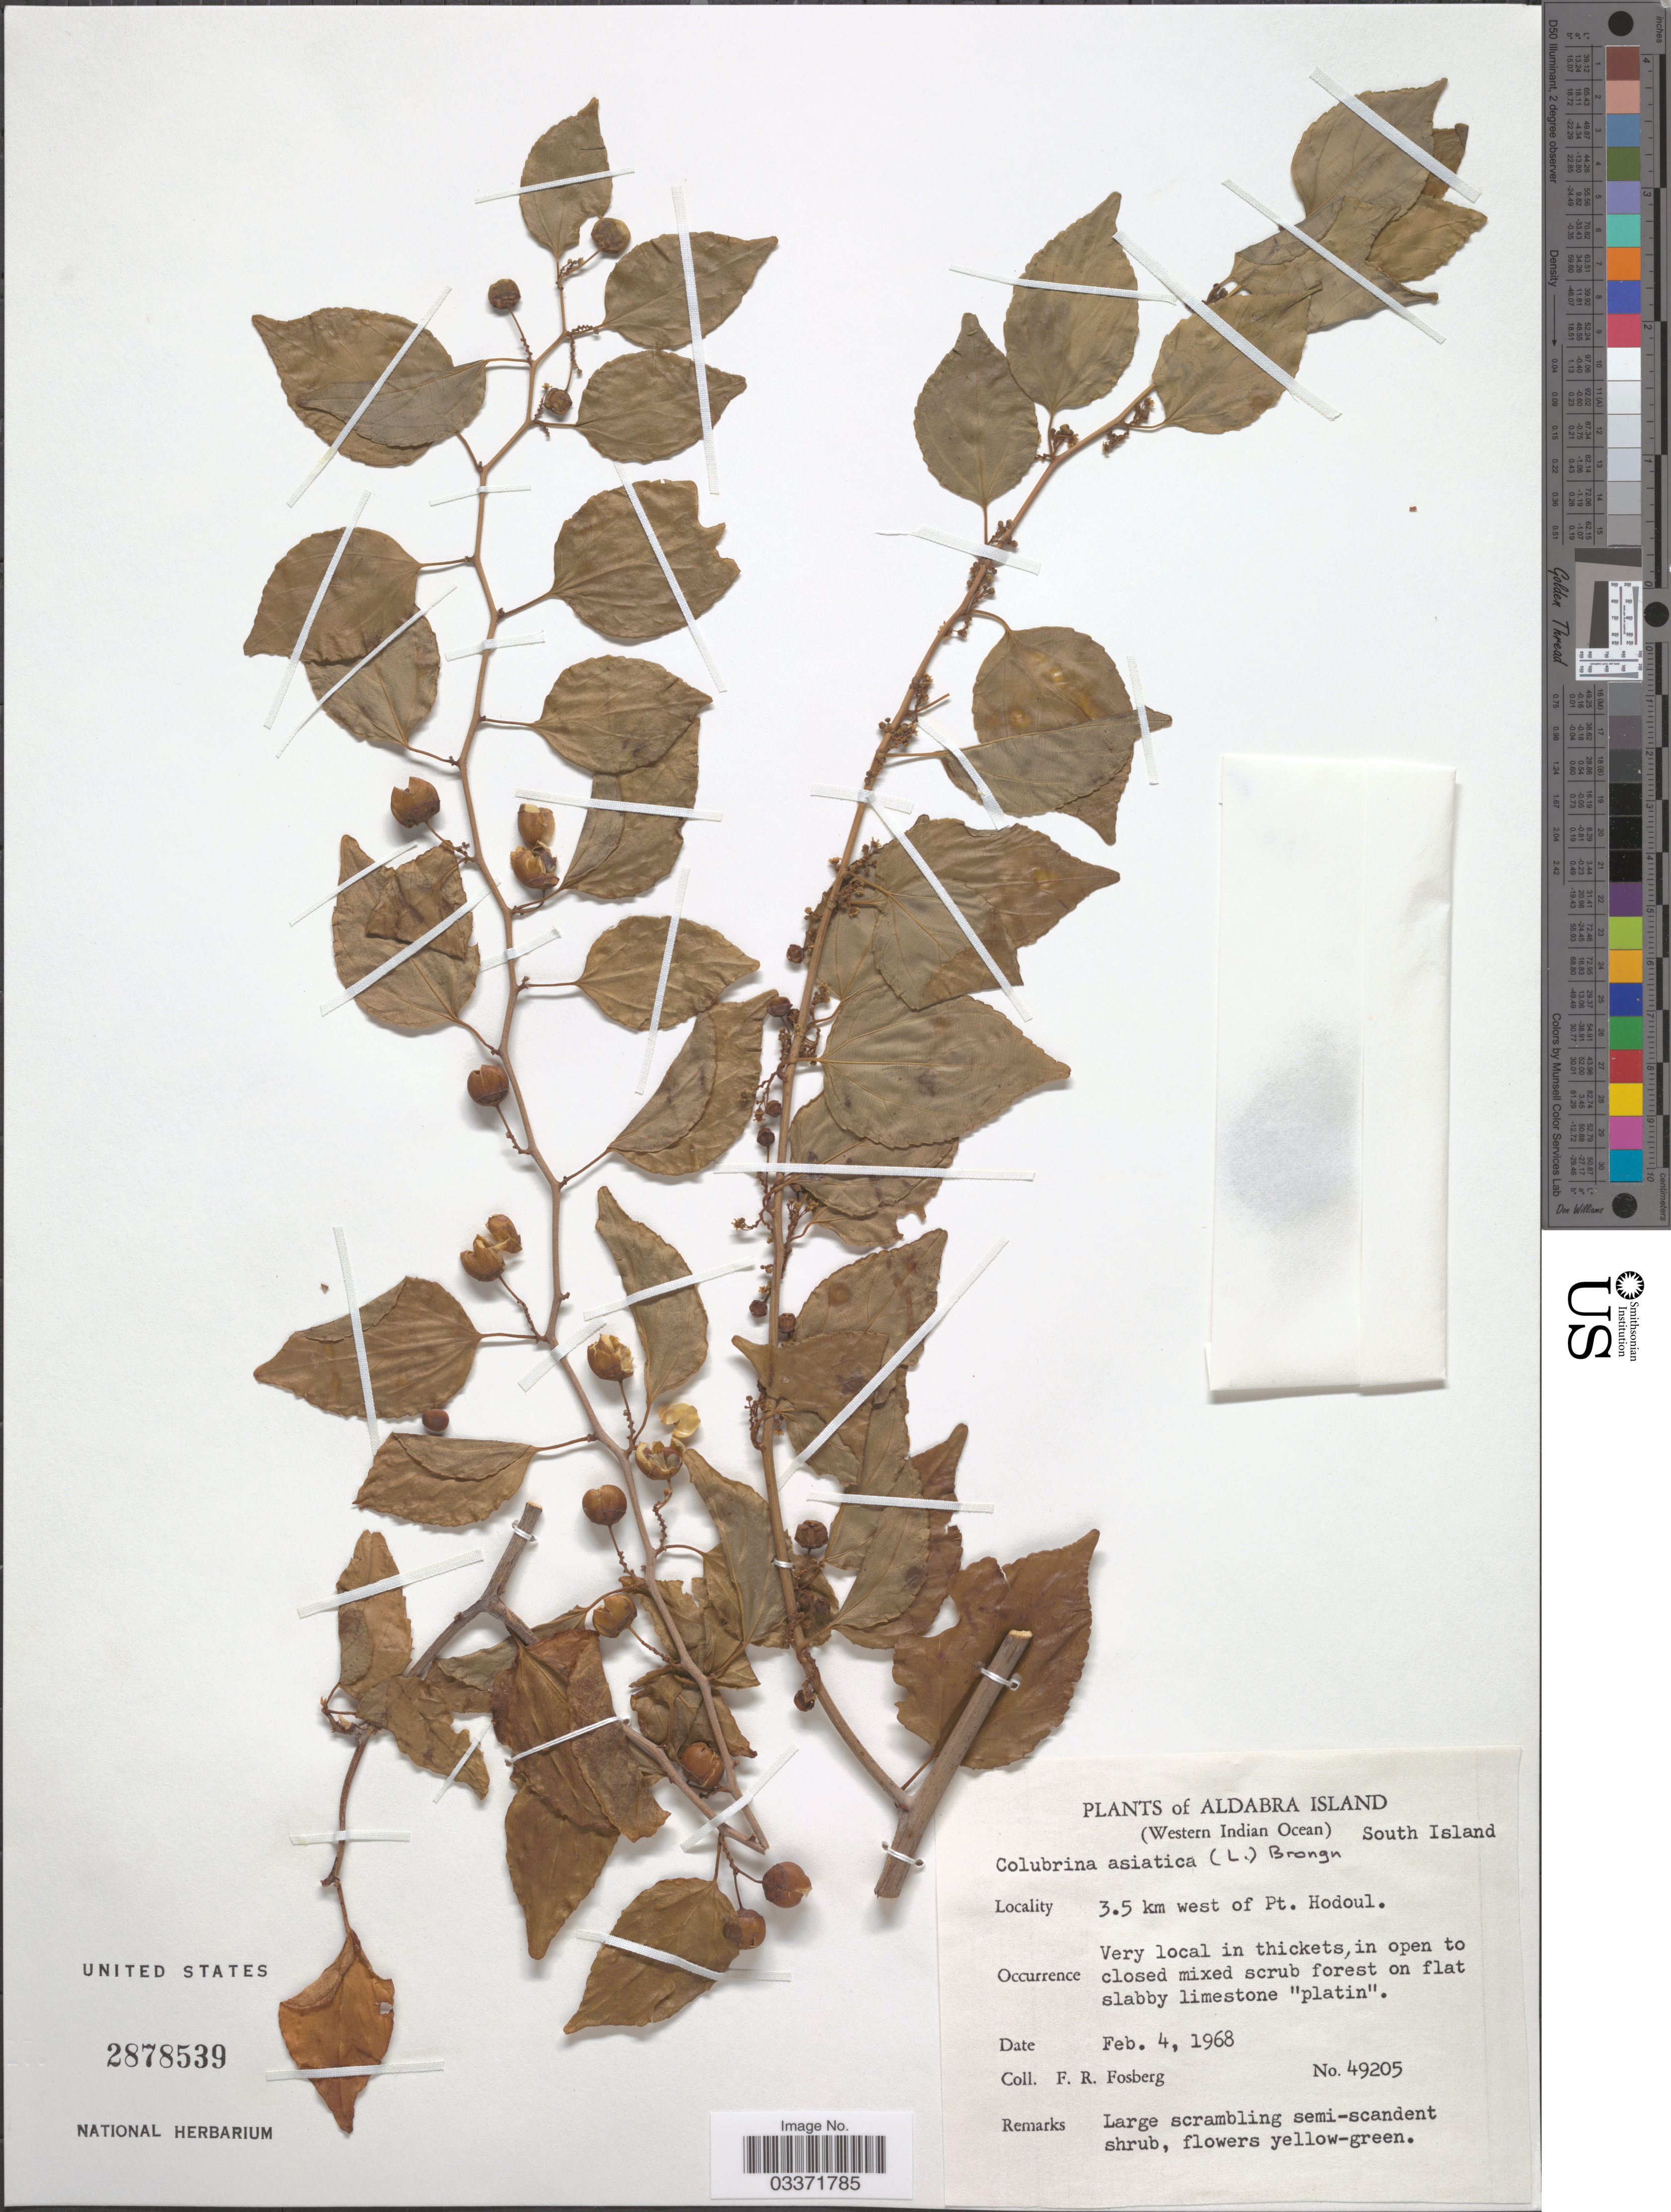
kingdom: Plantae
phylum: Tracheophyta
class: Magnoliopsida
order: Rosales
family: Rhamnaceae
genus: Colubrina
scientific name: Colubrina asiatica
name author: (L.) Brongn.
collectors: F. R. Fosberg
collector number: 49205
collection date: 1968-02-04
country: Seychelles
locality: Aldabra Island (Western Indian Ocean), South Island, 3.5 km west of Pt. Hodoul.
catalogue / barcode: US 2878539